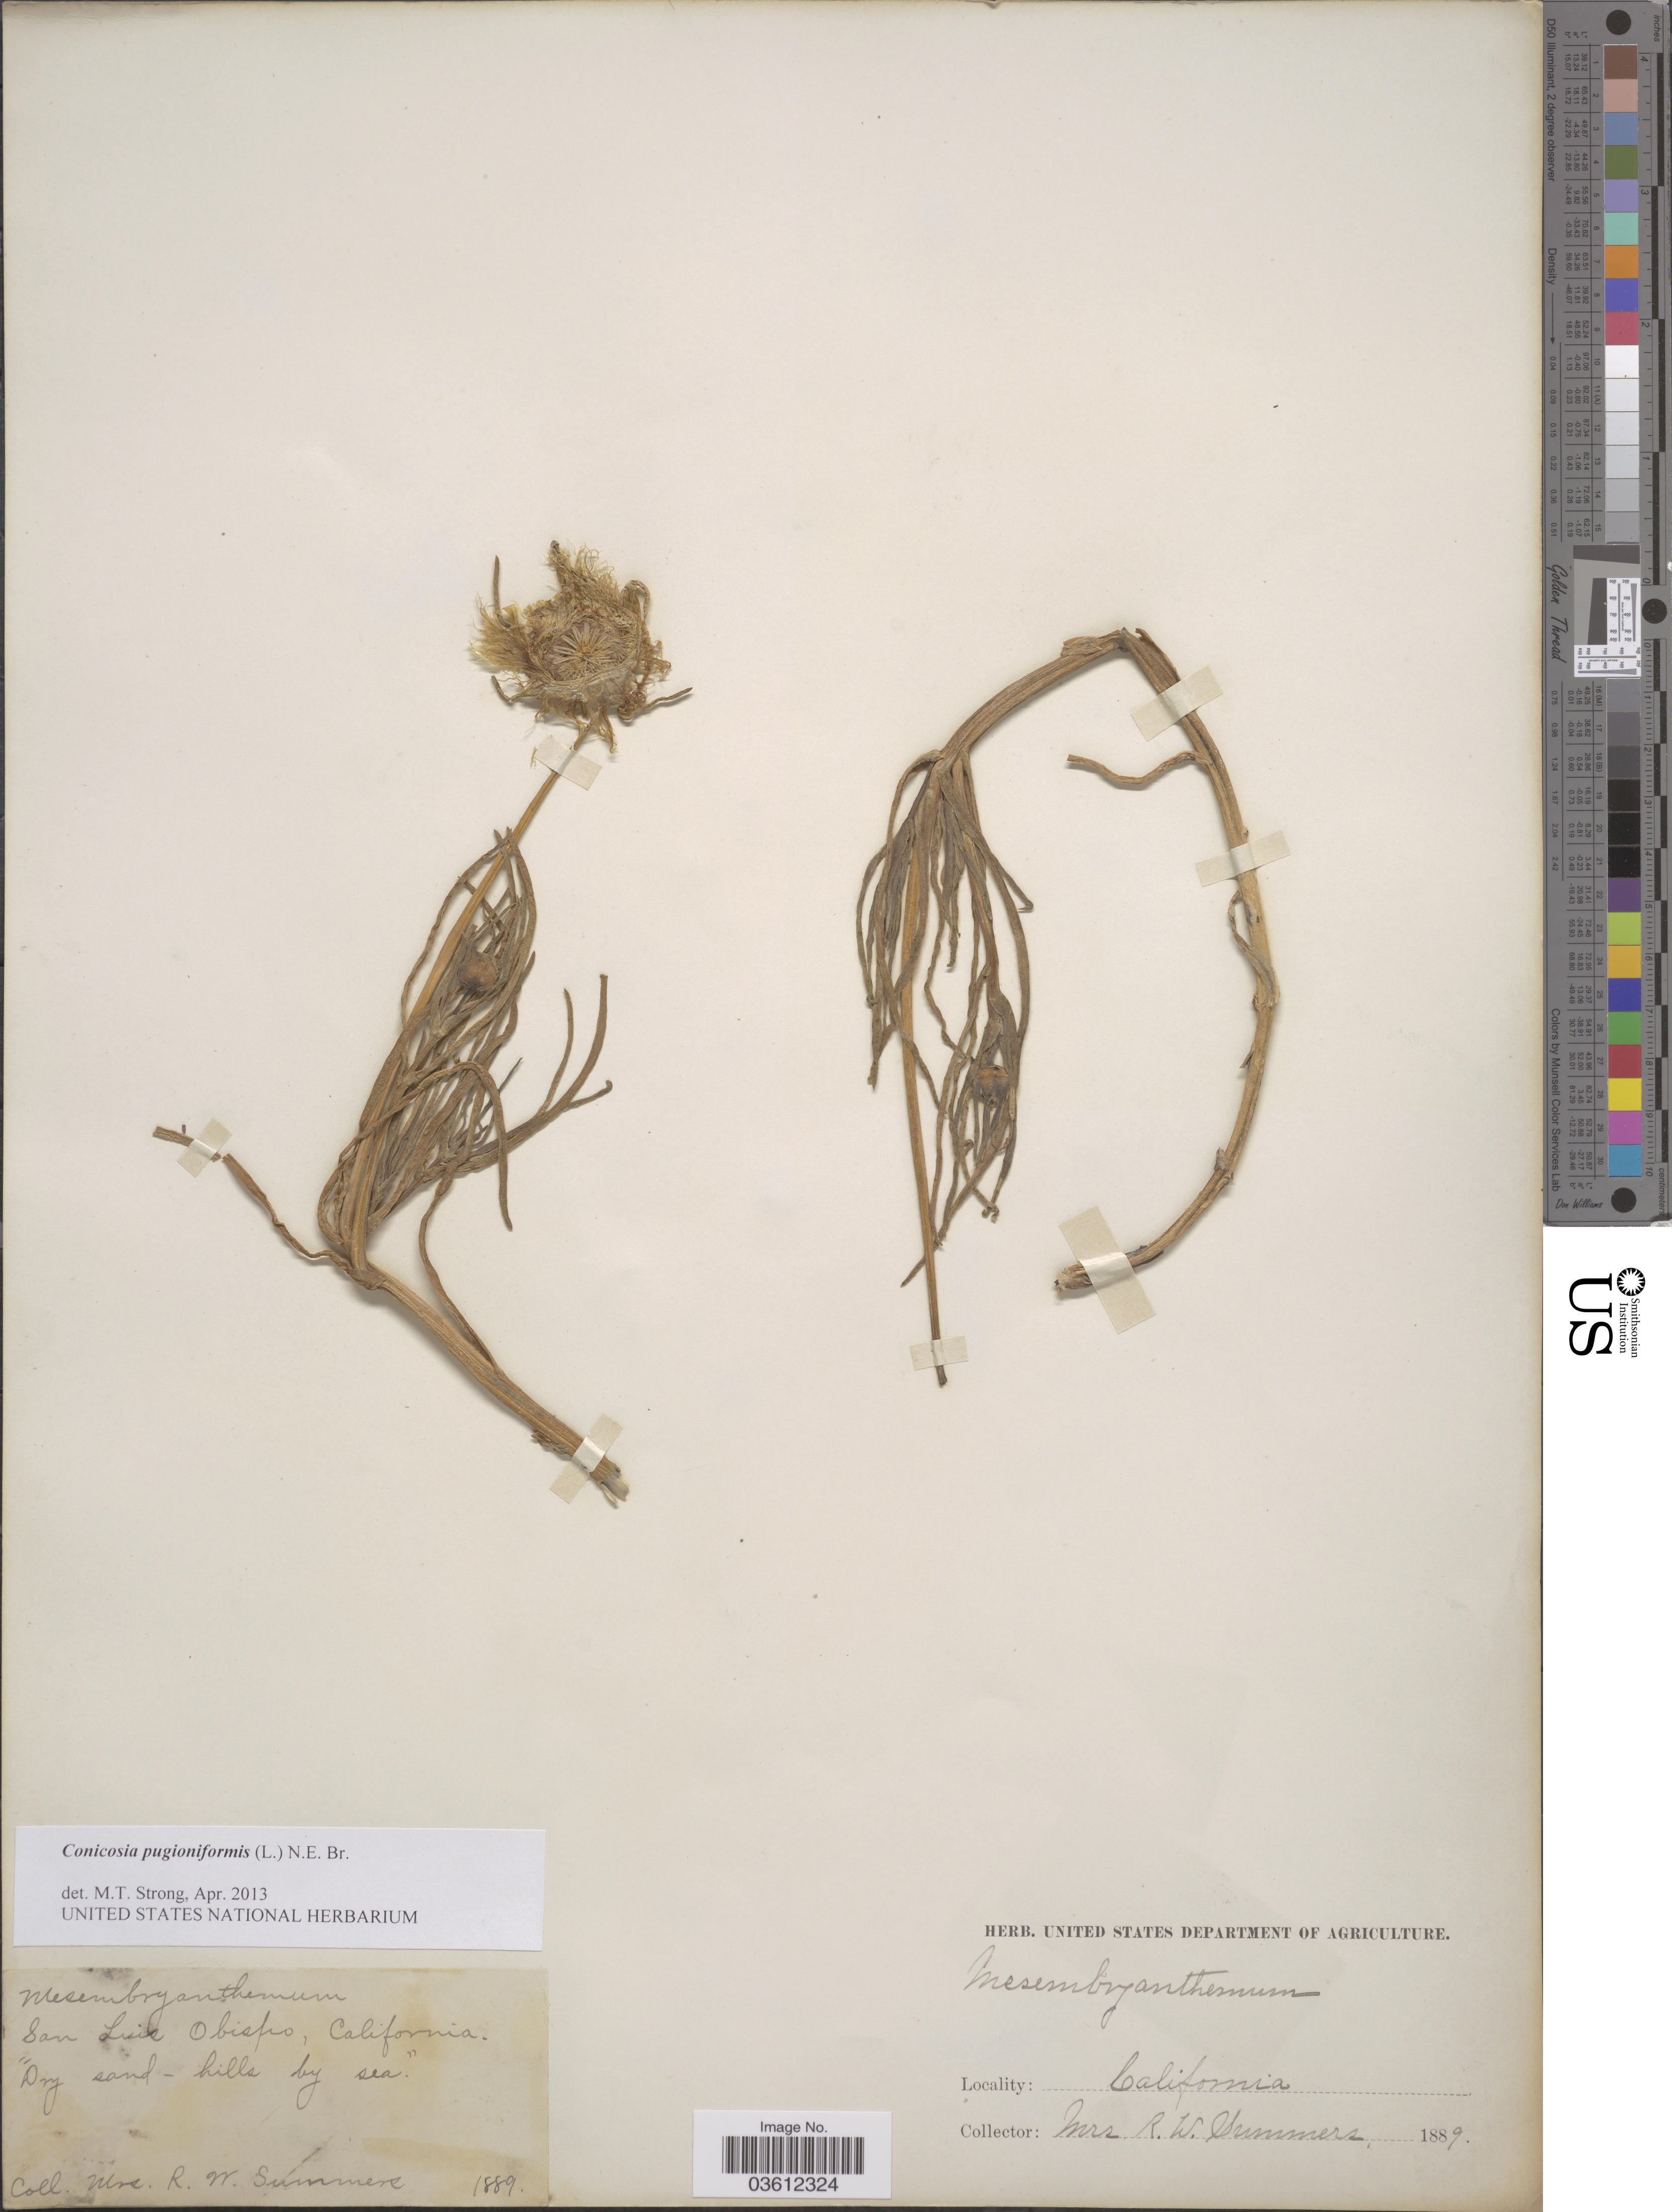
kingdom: Plantae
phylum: Tracheophyta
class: Magnoliopsida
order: Caryophyllales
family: Aizoaceae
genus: Conicosia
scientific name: Conicosia pugioniformis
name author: (L.) N.E. Br.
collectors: R. Summers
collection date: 1889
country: United States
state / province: California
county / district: San Luis Obispo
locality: San Luis Obispo.